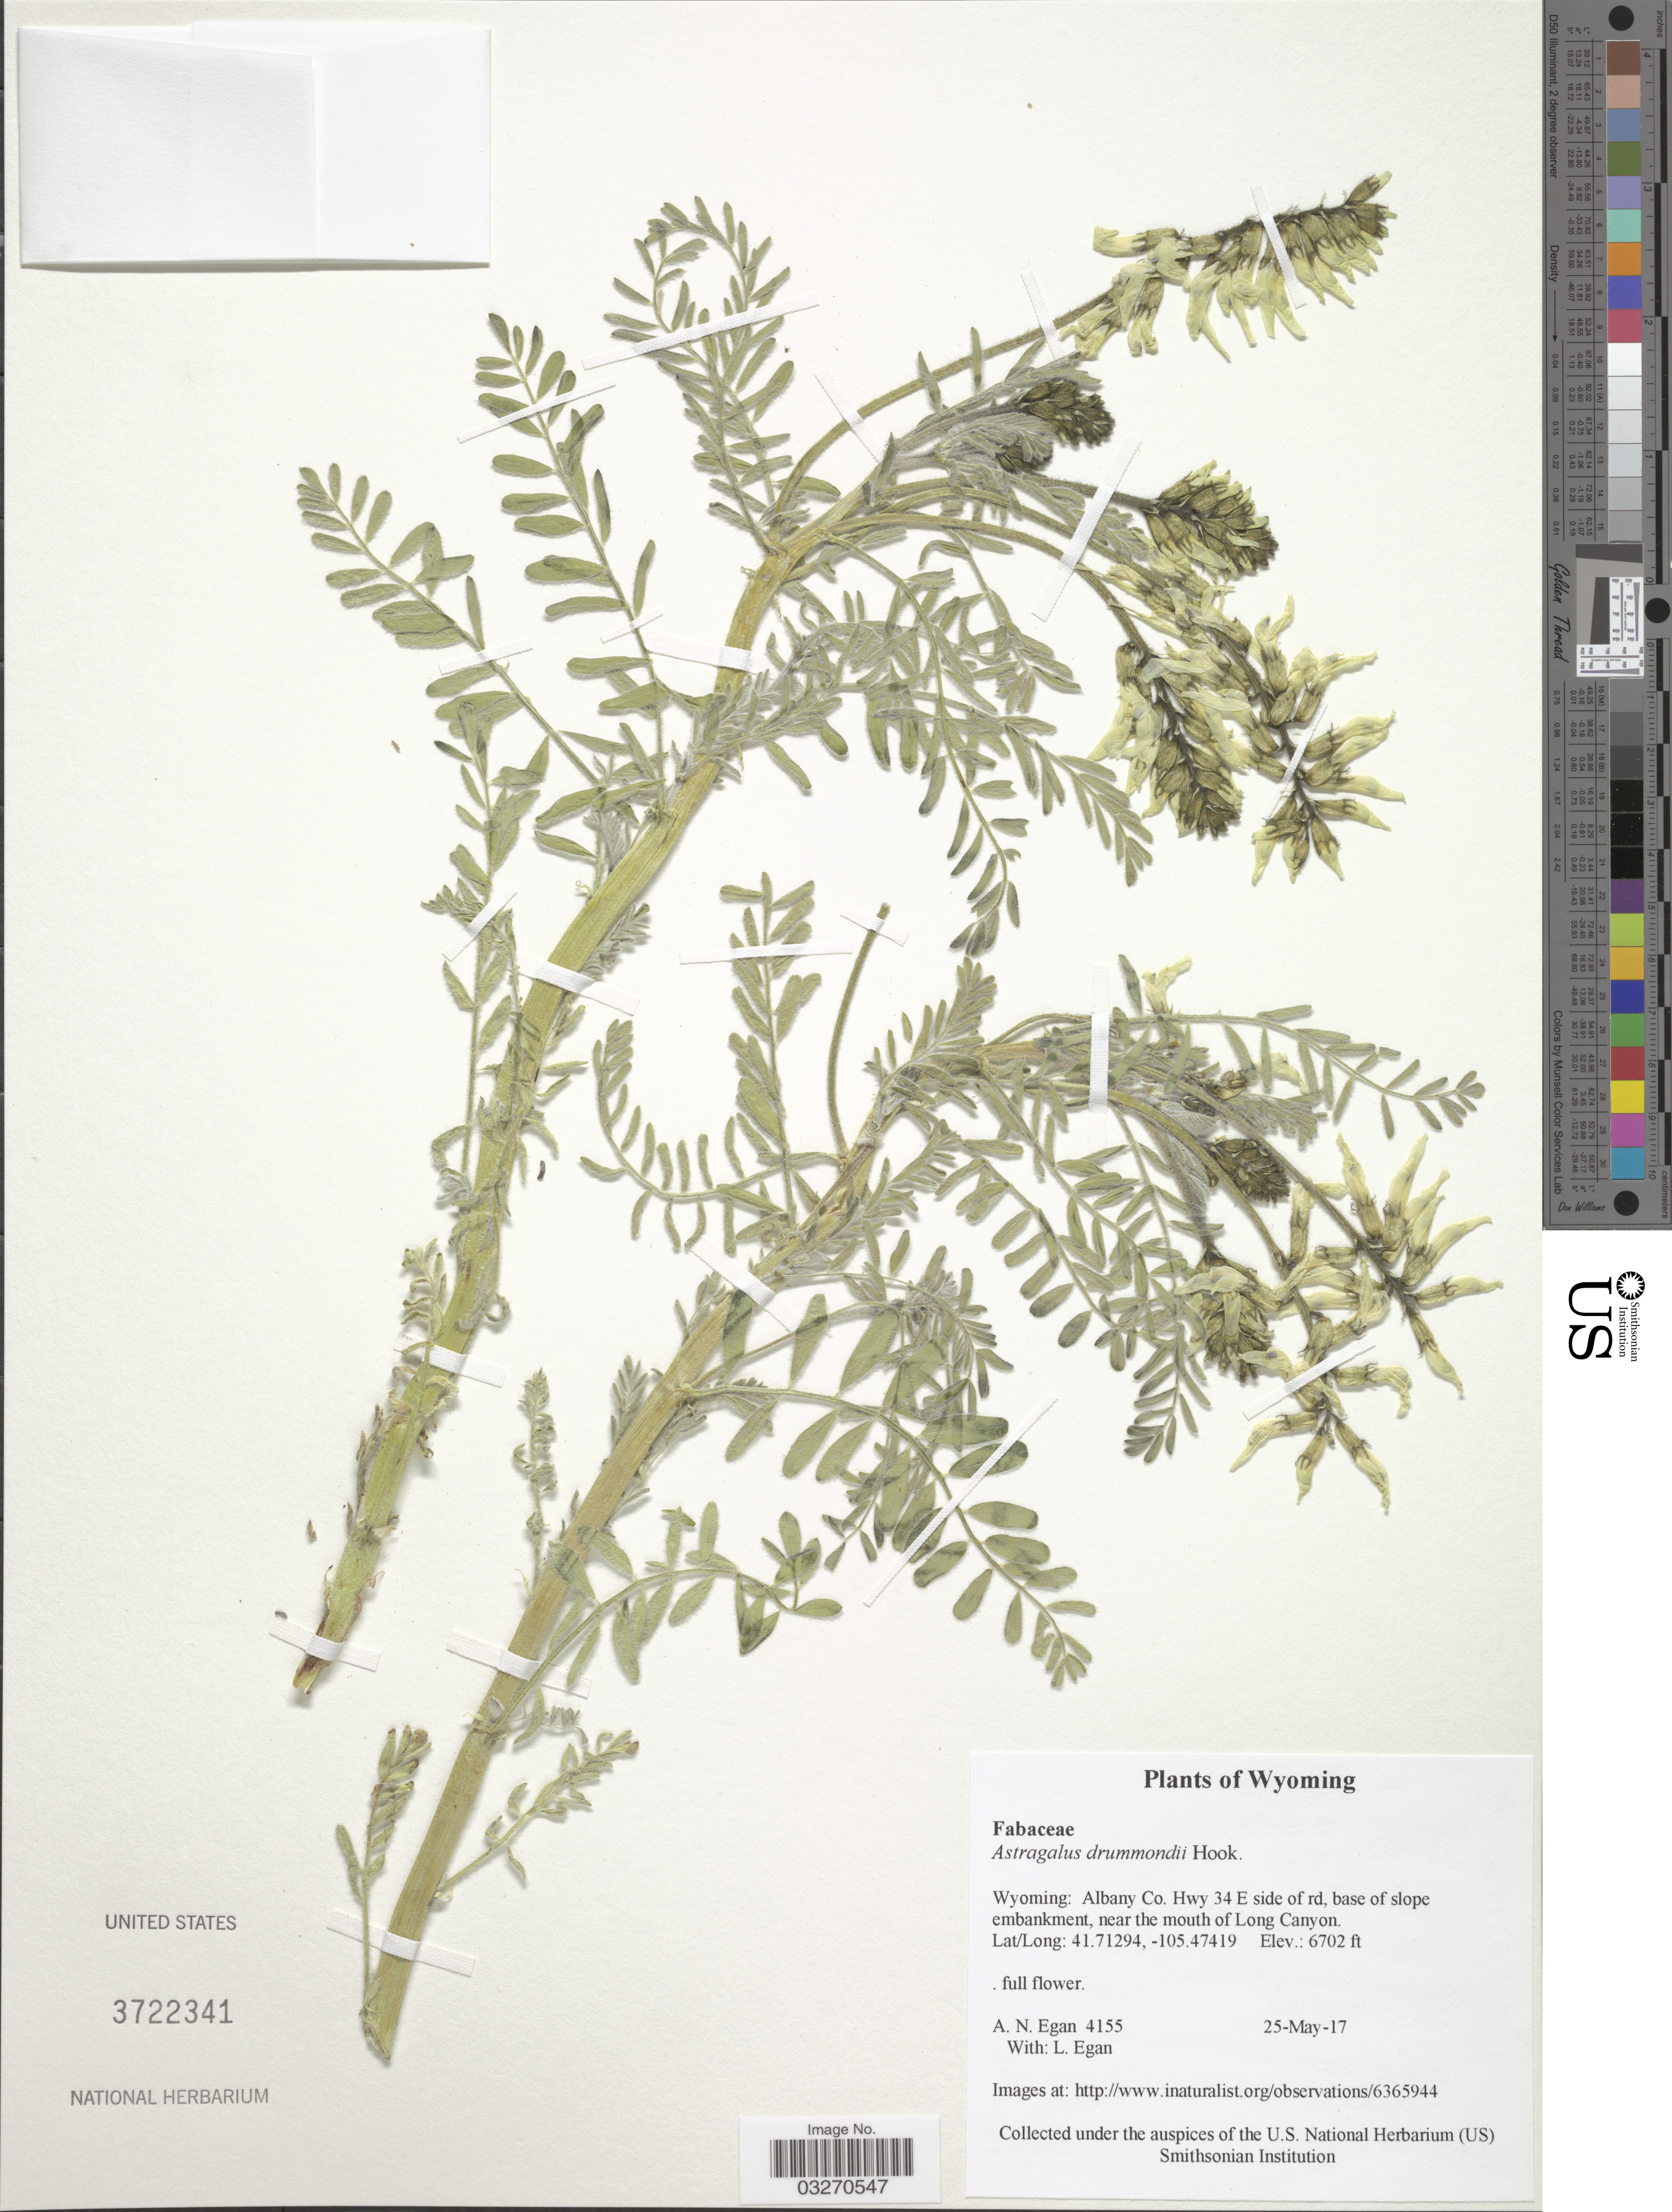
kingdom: Plantae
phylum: Tracheophyta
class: Magnoliopsida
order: Fabales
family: Fabaceae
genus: Astragalus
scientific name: Astragalus drummondii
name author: Hook.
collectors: A. N. Egan & L. Egan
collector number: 4155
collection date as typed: Transcribed d/m/y: 25/5/17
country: United States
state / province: Wyoming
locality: Albany Co. Hwy 34 E side of rd, base of slope embankment, near the mouth of Long Canyon.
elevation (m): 2043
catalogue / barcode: US 3722341